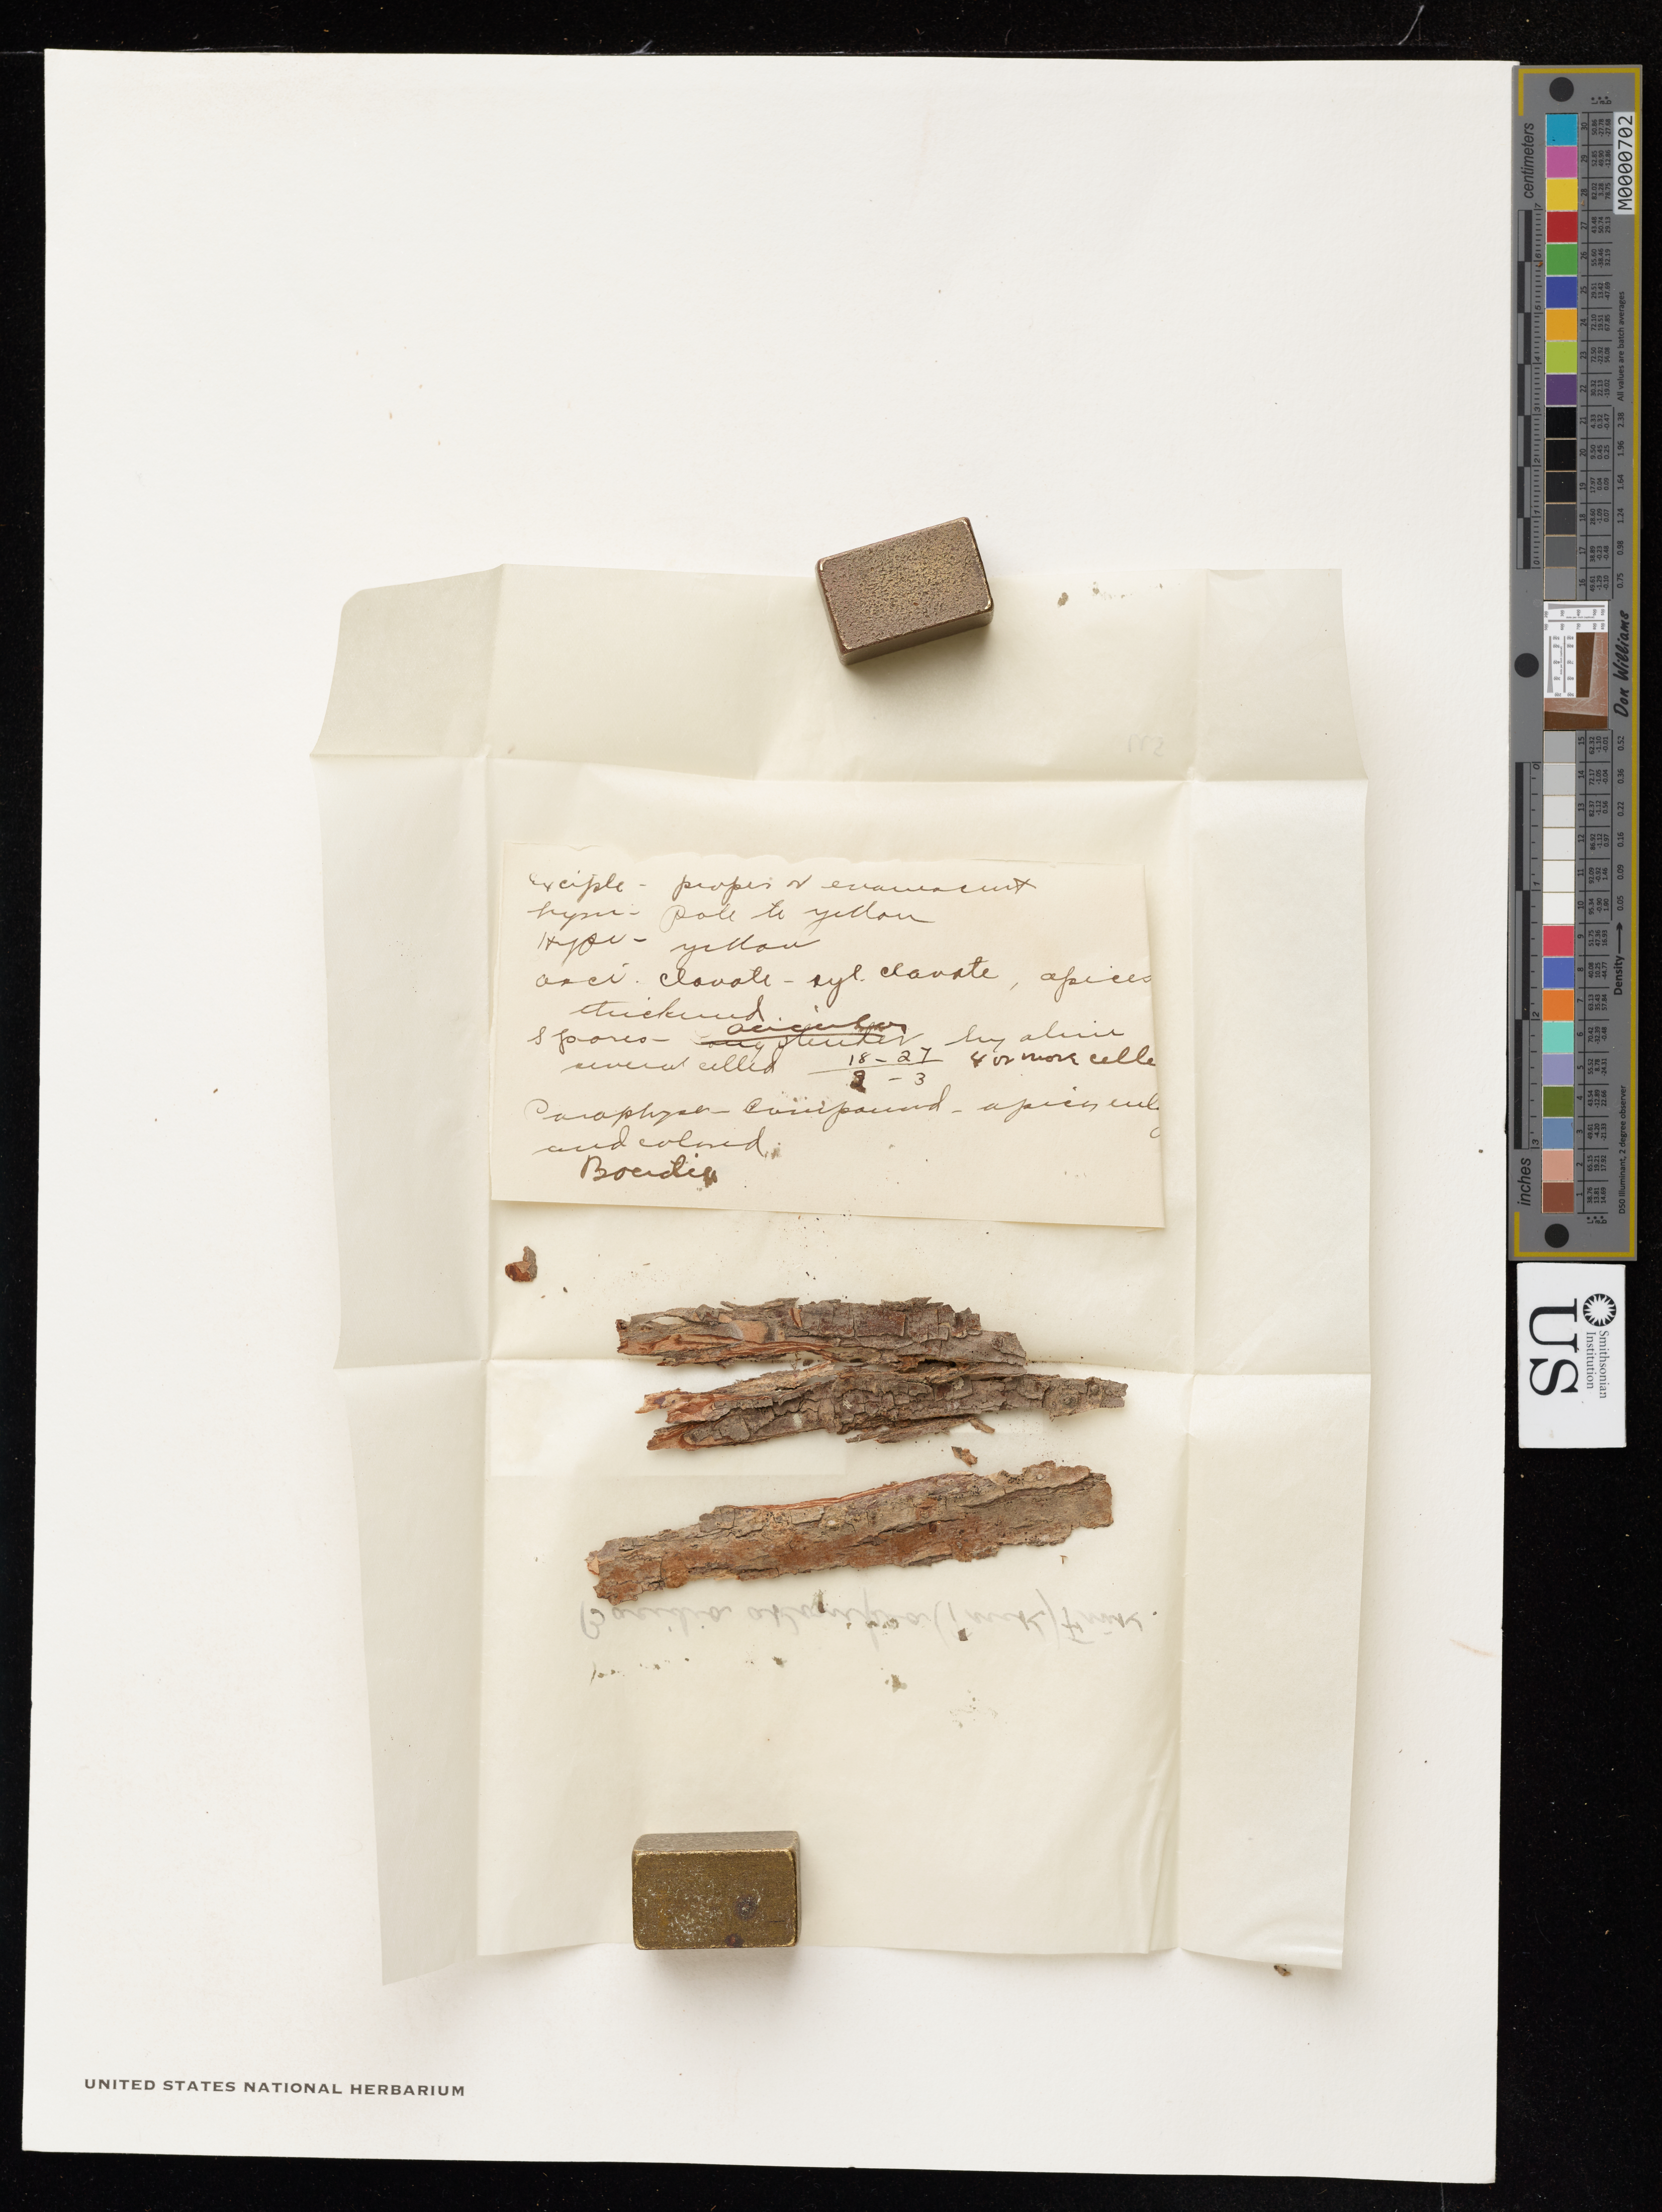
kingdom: Fungi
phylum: Ascomycota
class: Lecanoromycetes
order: Lecanorales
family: Ramalinaceae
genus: Lecania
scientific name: Lecania stigmatella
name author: (Tuck.) S. Ekman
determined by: Ekman, Stefan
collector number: s.n,